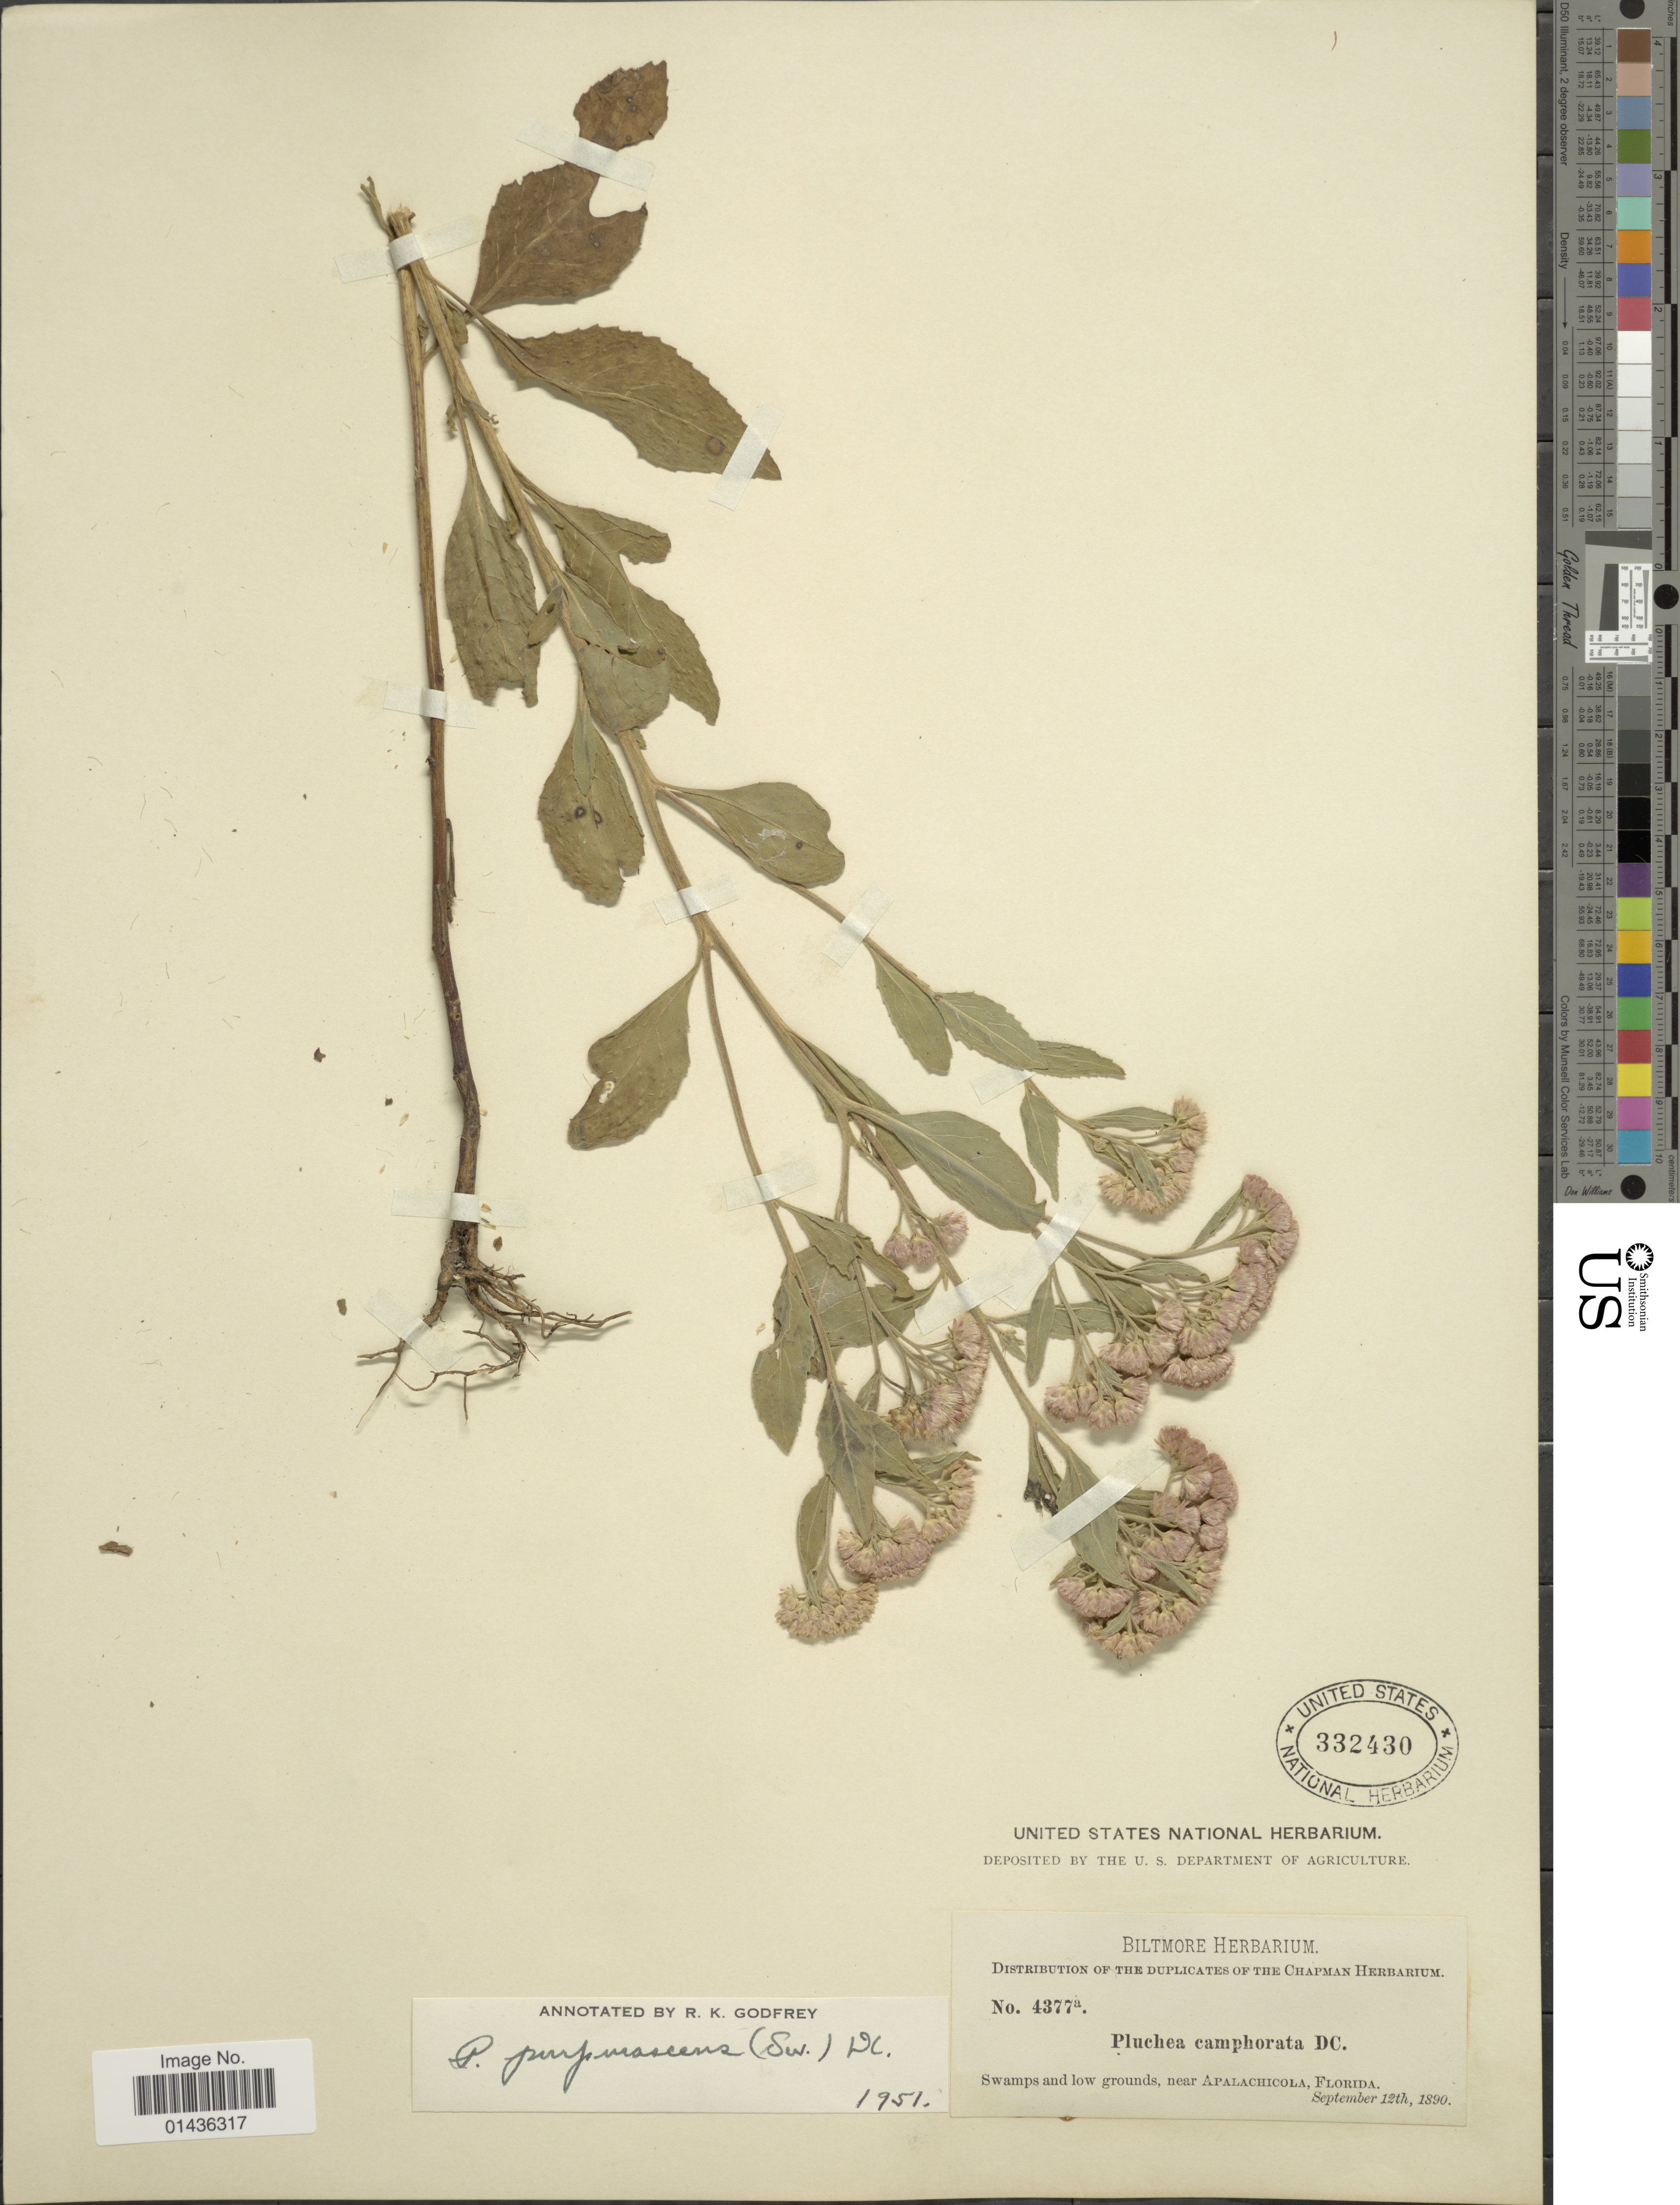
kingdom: Plantae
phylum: Tracheophyta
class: Magnoliopsida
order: Asterales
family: Asteraceae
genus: Pluchea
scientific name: Pluchea odorata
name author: (L.) Cass.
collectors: ex herb. Biltmore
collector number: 4377a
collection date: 1890-09-12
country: United States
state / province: Florida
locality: Near Apalachicola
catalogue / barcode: US 332430